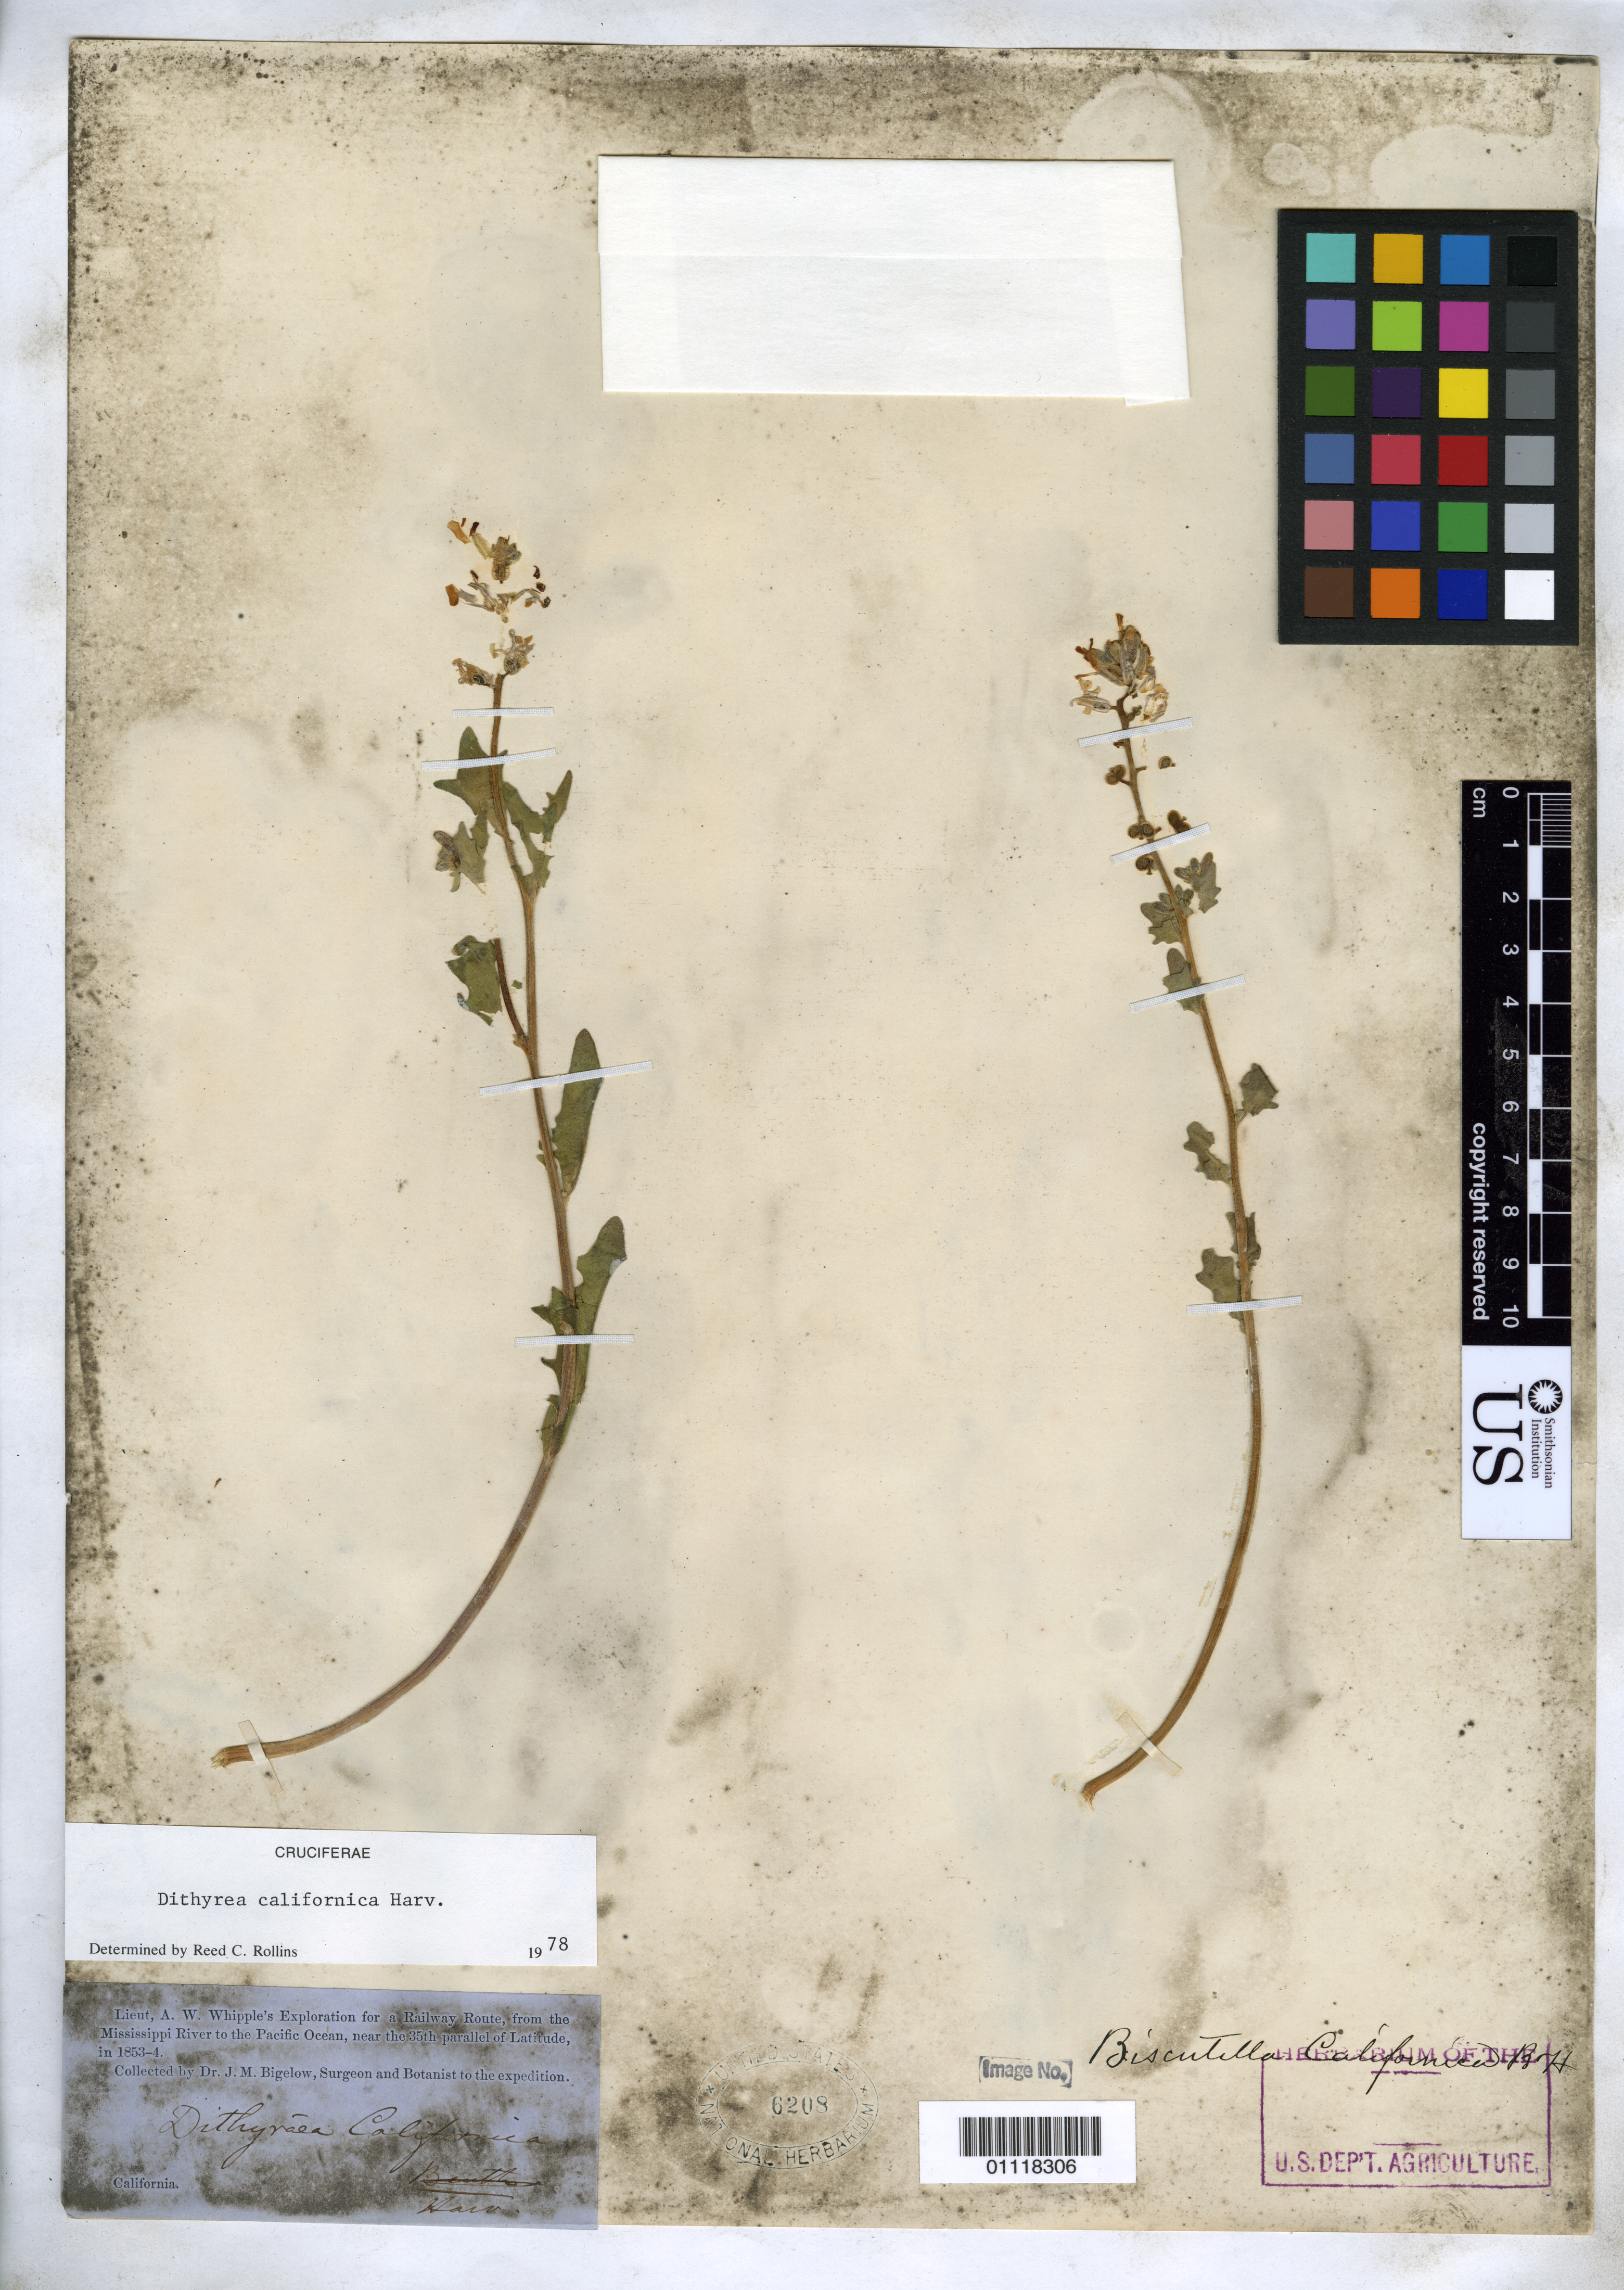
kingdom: Plantae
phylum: Tracheophyta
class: Magnoliopsida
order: Brassicales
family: Brassicaceae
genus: Dithyrea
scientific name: Dithyrea californica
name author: Harv.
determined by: Rollins, Reed C., (GH), Harvard University Herbaria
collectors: J. M. Bigelow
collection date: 1853/1854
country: United States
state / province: California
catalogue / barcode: US 6208